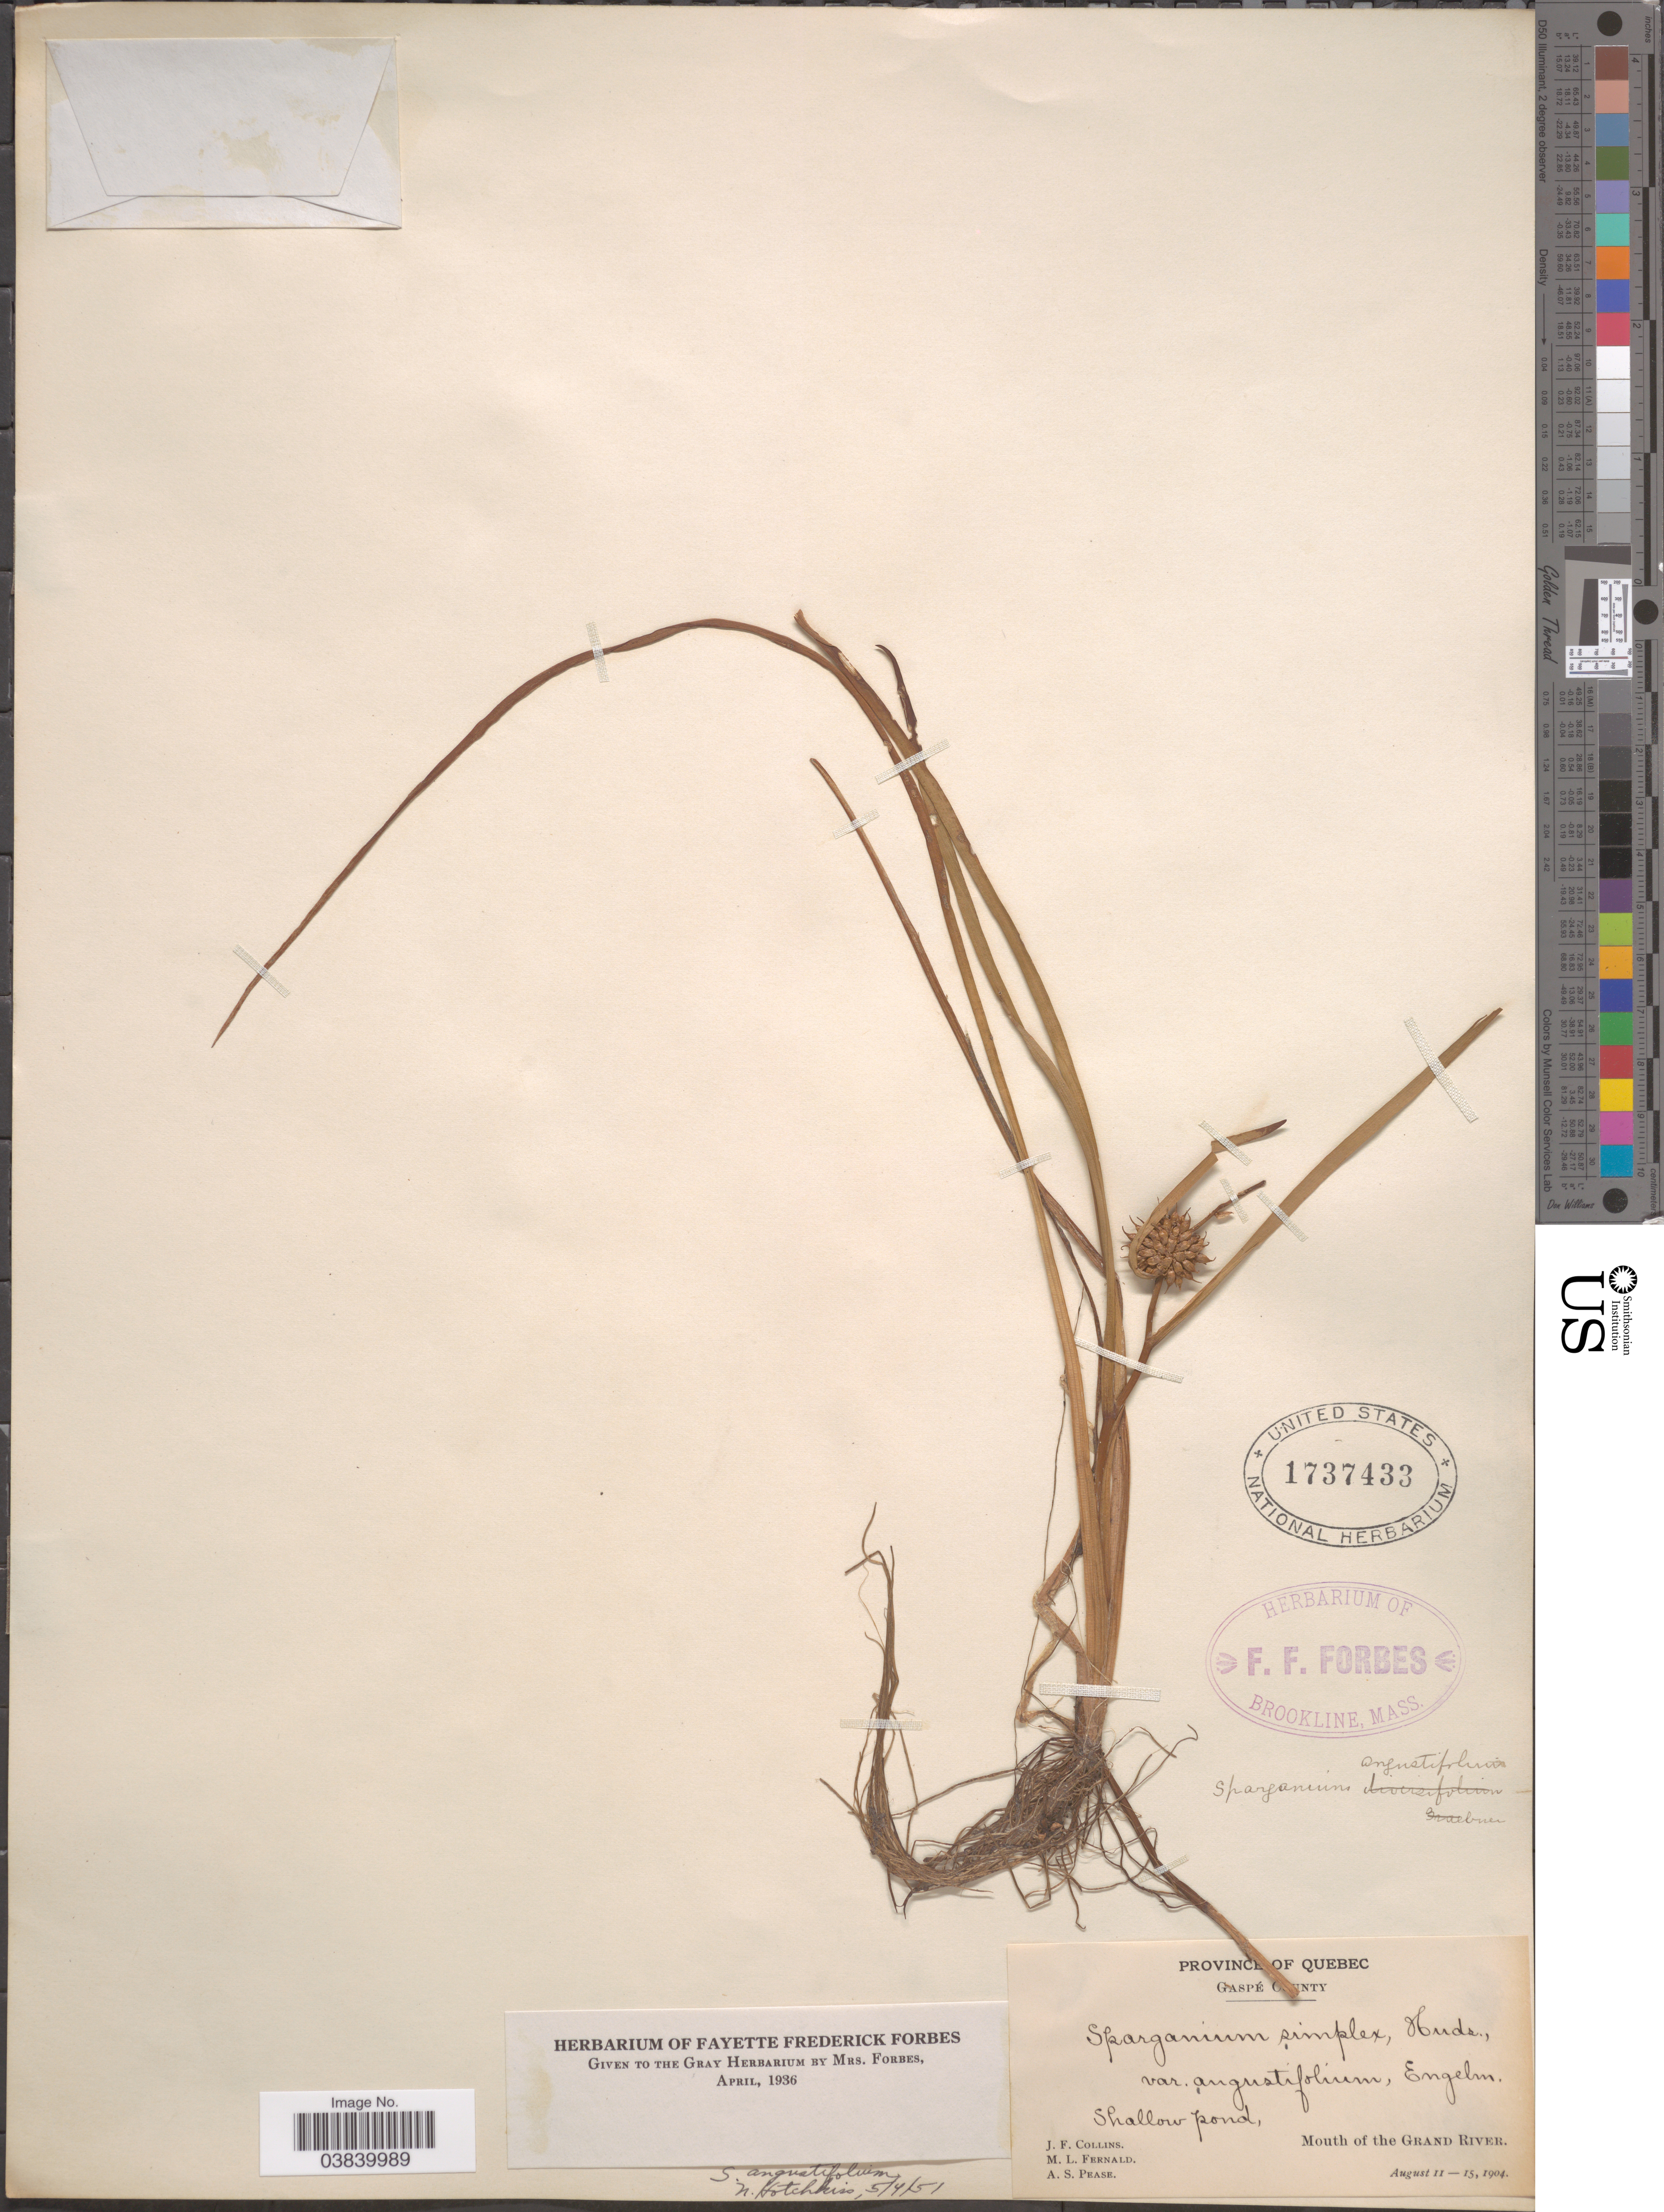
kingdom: Plantae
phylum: Tracheophyta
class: Liliopsida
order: Poales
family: Typhaceae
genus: Sparganium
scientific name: Sparganium angustifolium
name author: Michx.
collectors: J. Collins, M. L. Fernald & A. S. Pease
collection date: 1904-08-11/1904-08-15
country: Canada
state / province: Quebec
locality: Gaspé County. Mouth of the Grand River.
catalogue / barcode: US 1737433